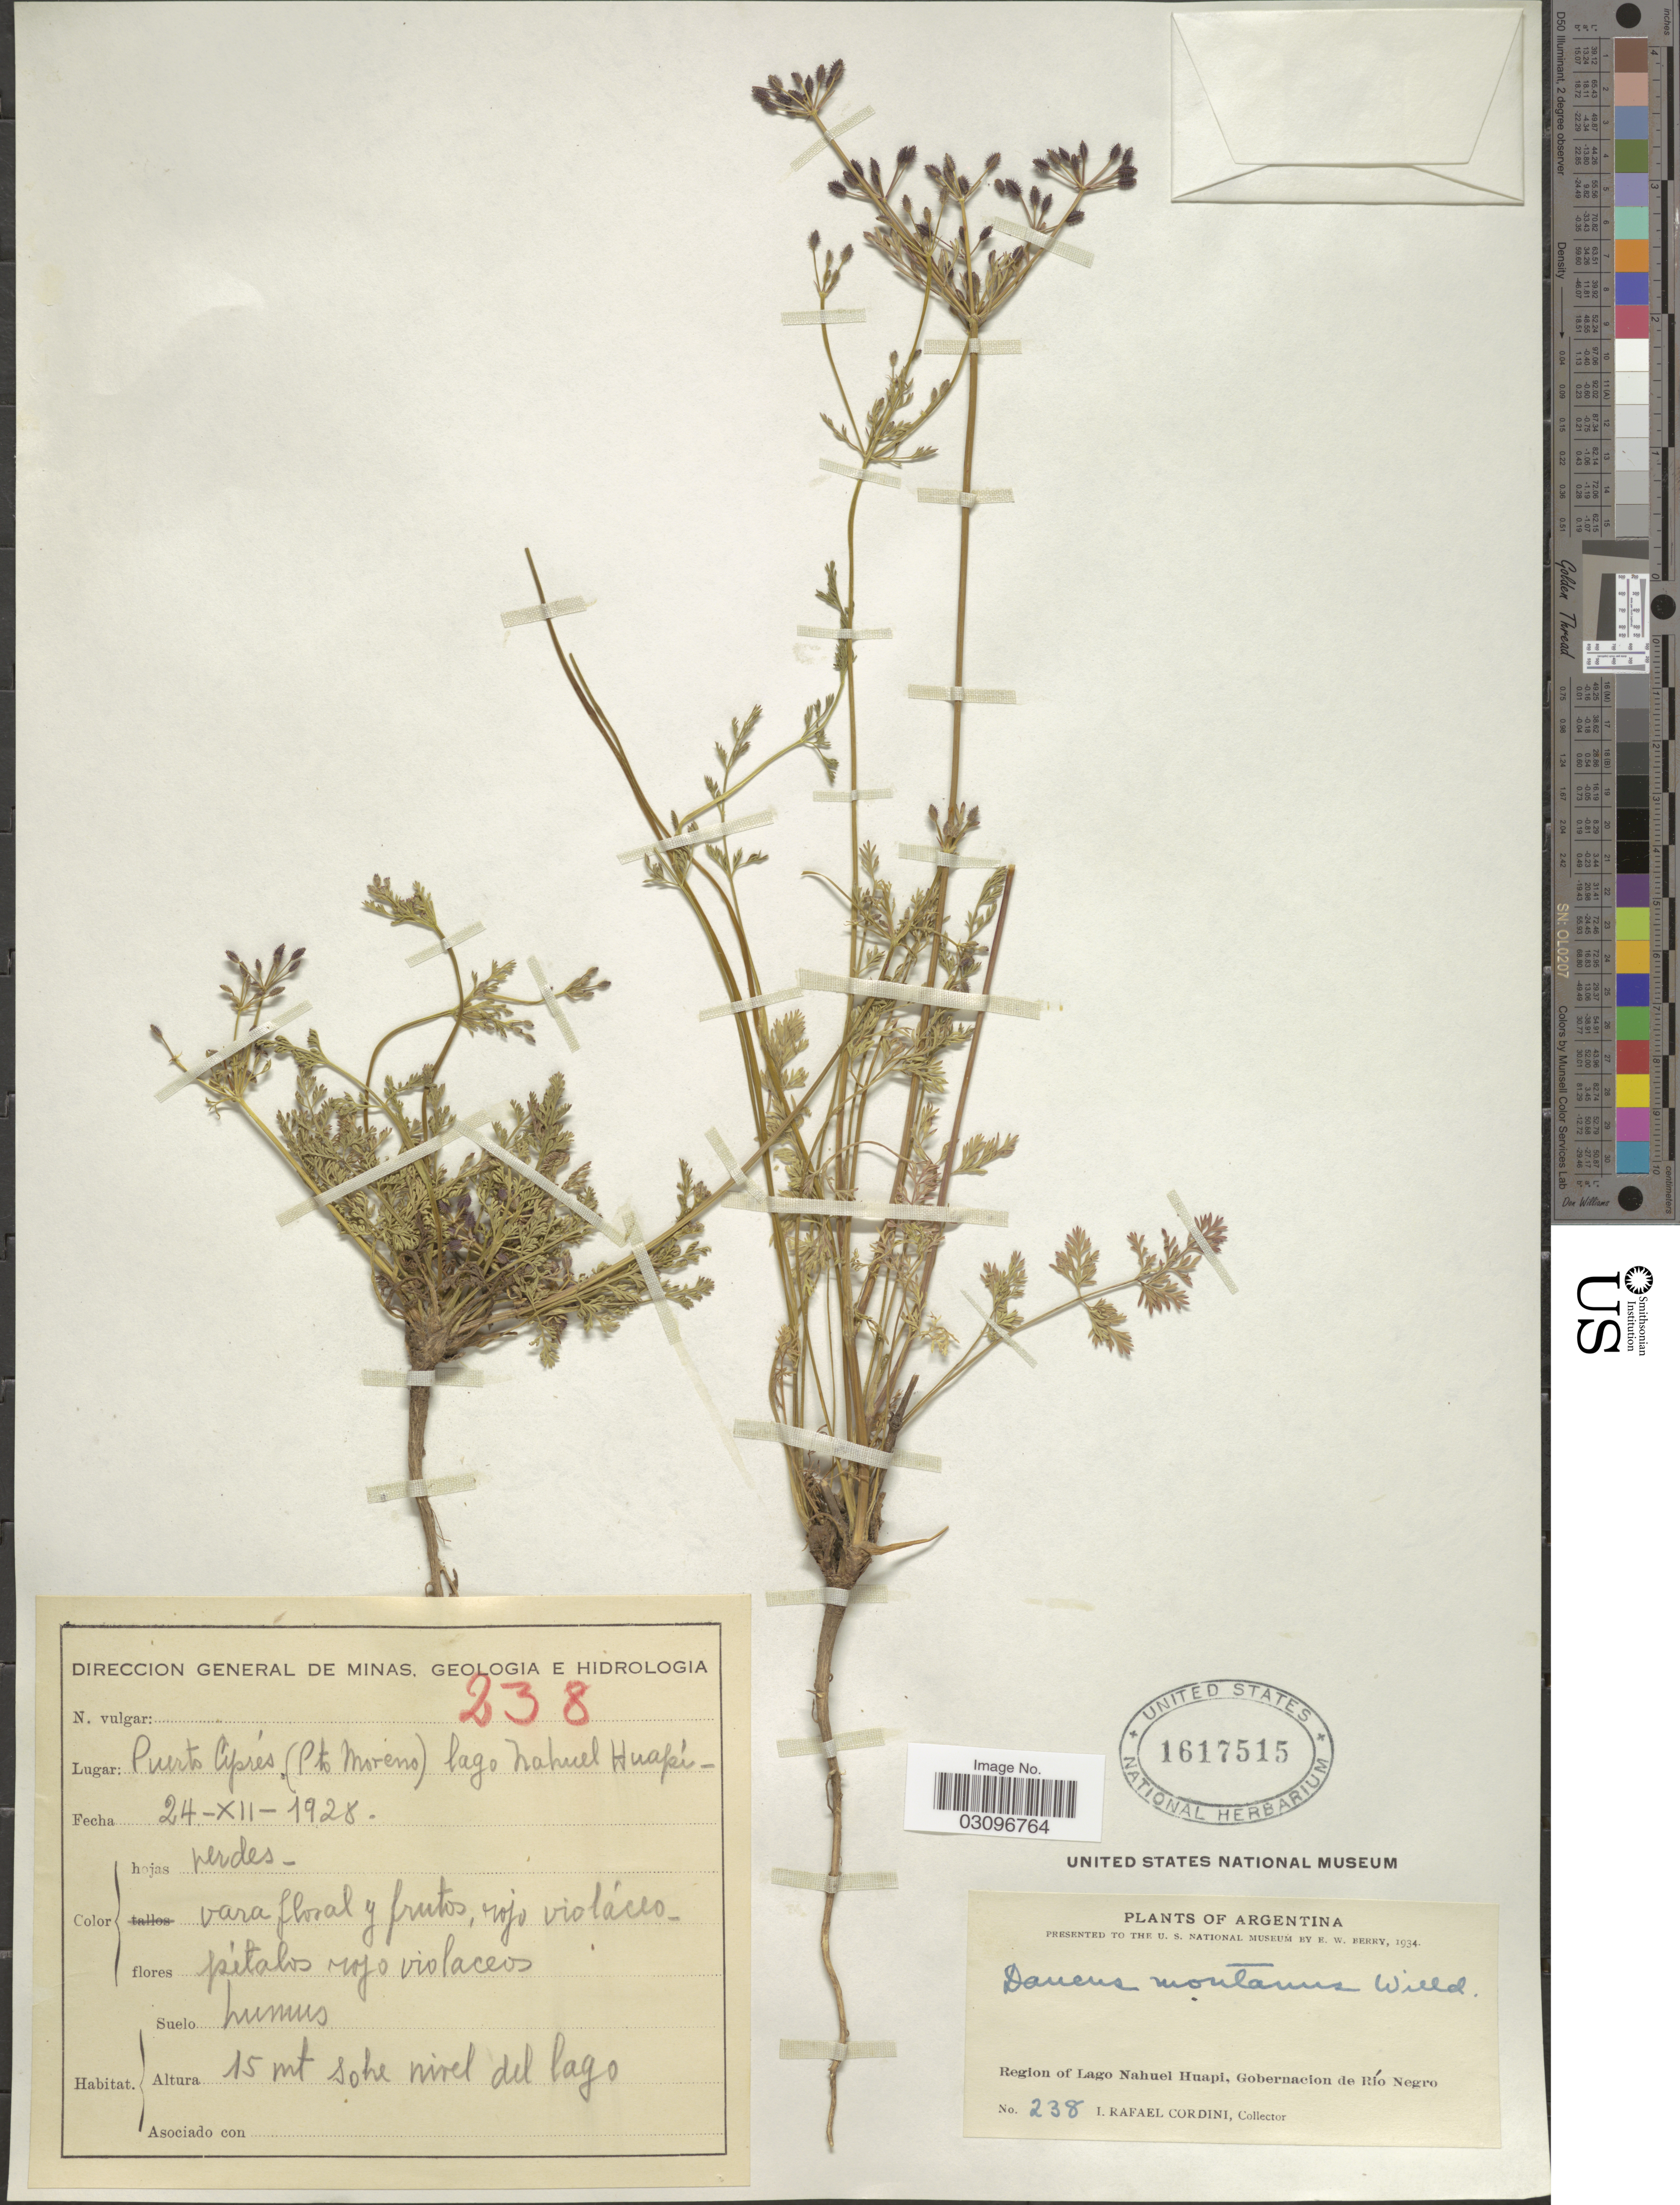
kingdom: Plantae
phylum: Tracheophyta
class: Magnoliopsida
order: Apiales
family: Apiaceae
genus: Daucus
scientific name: Daucus montanus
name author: Humb. & Bonpl. ex Spreng.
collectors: I. Cordini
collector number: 238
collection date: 1928-12-24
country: Argentina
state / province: Rio Negro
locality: Puerto Aprés (Pto Moreno) lago Nahuel Huapi. Region of Nahuel Huapi, Gobernacion de Río Negro.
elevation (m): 15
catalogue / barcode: US 1617515